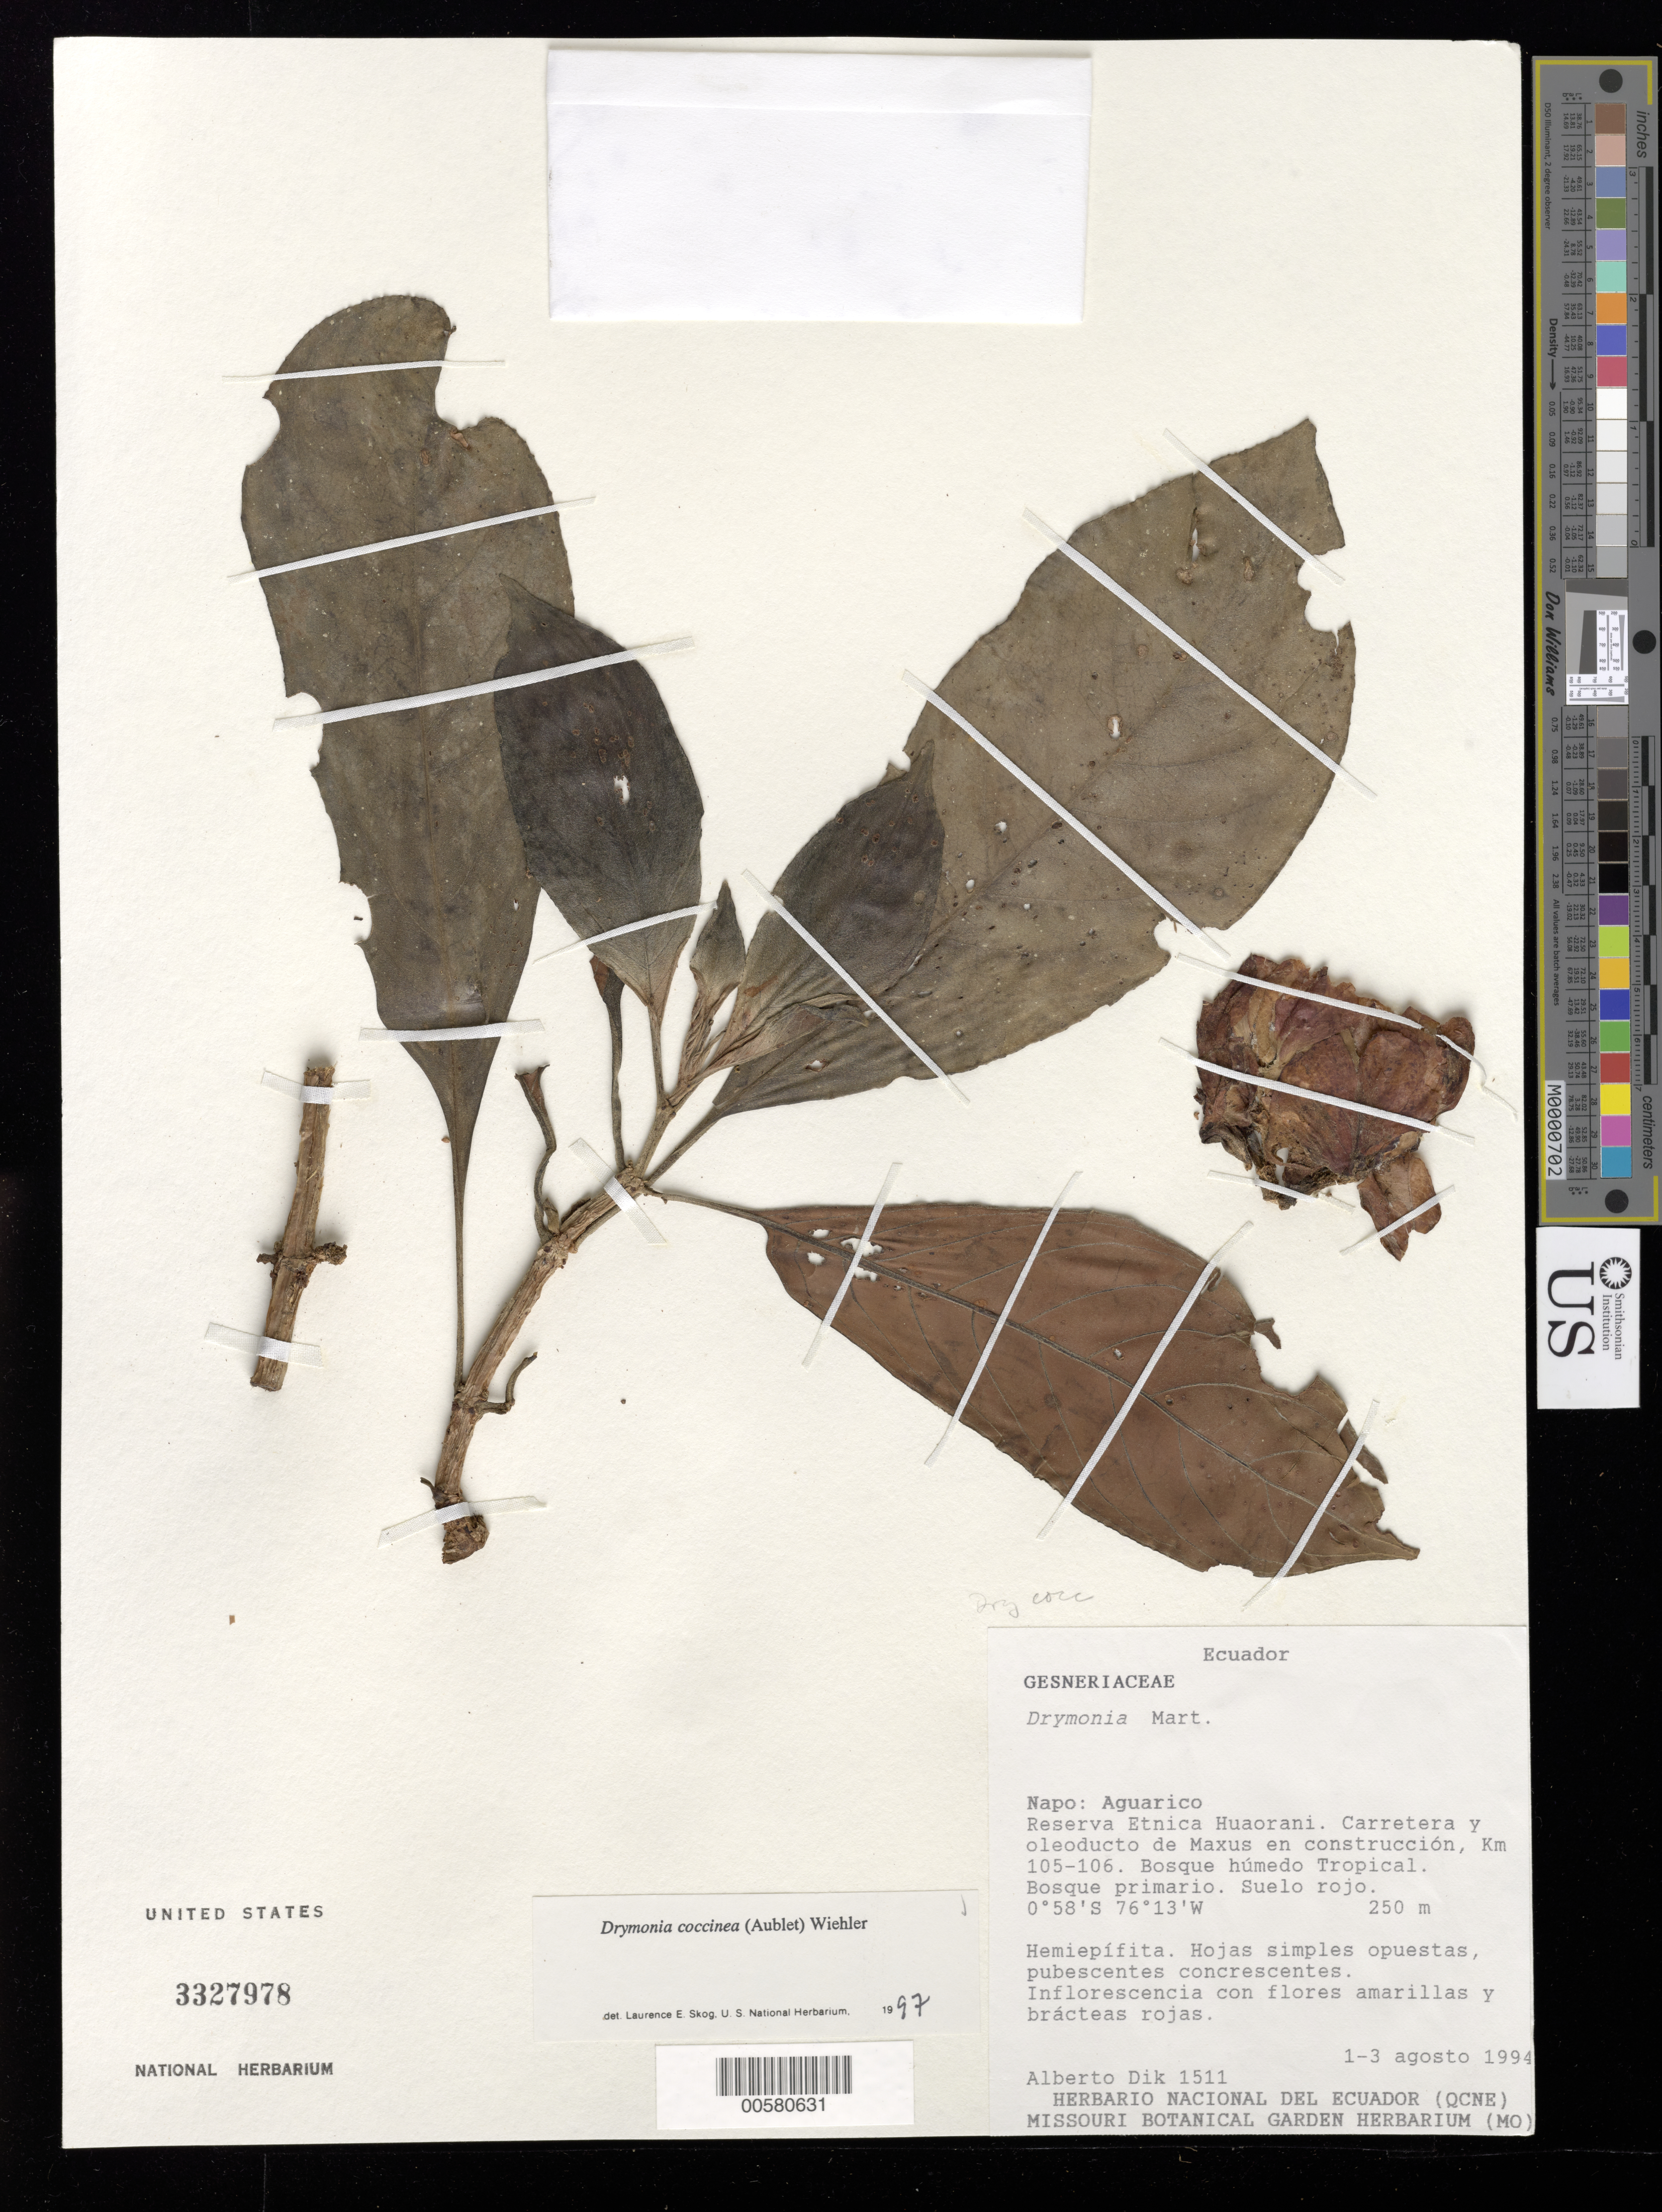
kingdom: Plantae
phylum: Tracheophyta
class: Magnoliopsida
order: Lamiales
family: Gesneriaceae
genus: Drymonia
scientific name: Drymonia coccinea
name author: (Aubl.) Wiehler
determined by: Skog, Laurence E.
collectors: A. Dik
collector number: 1511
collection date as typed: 1-3 Aug 1994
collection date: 1994-08-01/1994-08-03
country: Ecuador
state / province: Napo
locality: Aguarico: Reserva Etnica Huaorani; carretera y oleoducto de Maxus en construcción, Km 105-106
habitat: Bosque húmedo tropical; bosque primario, suelos rojos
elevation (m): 250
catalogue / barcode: US 3327978